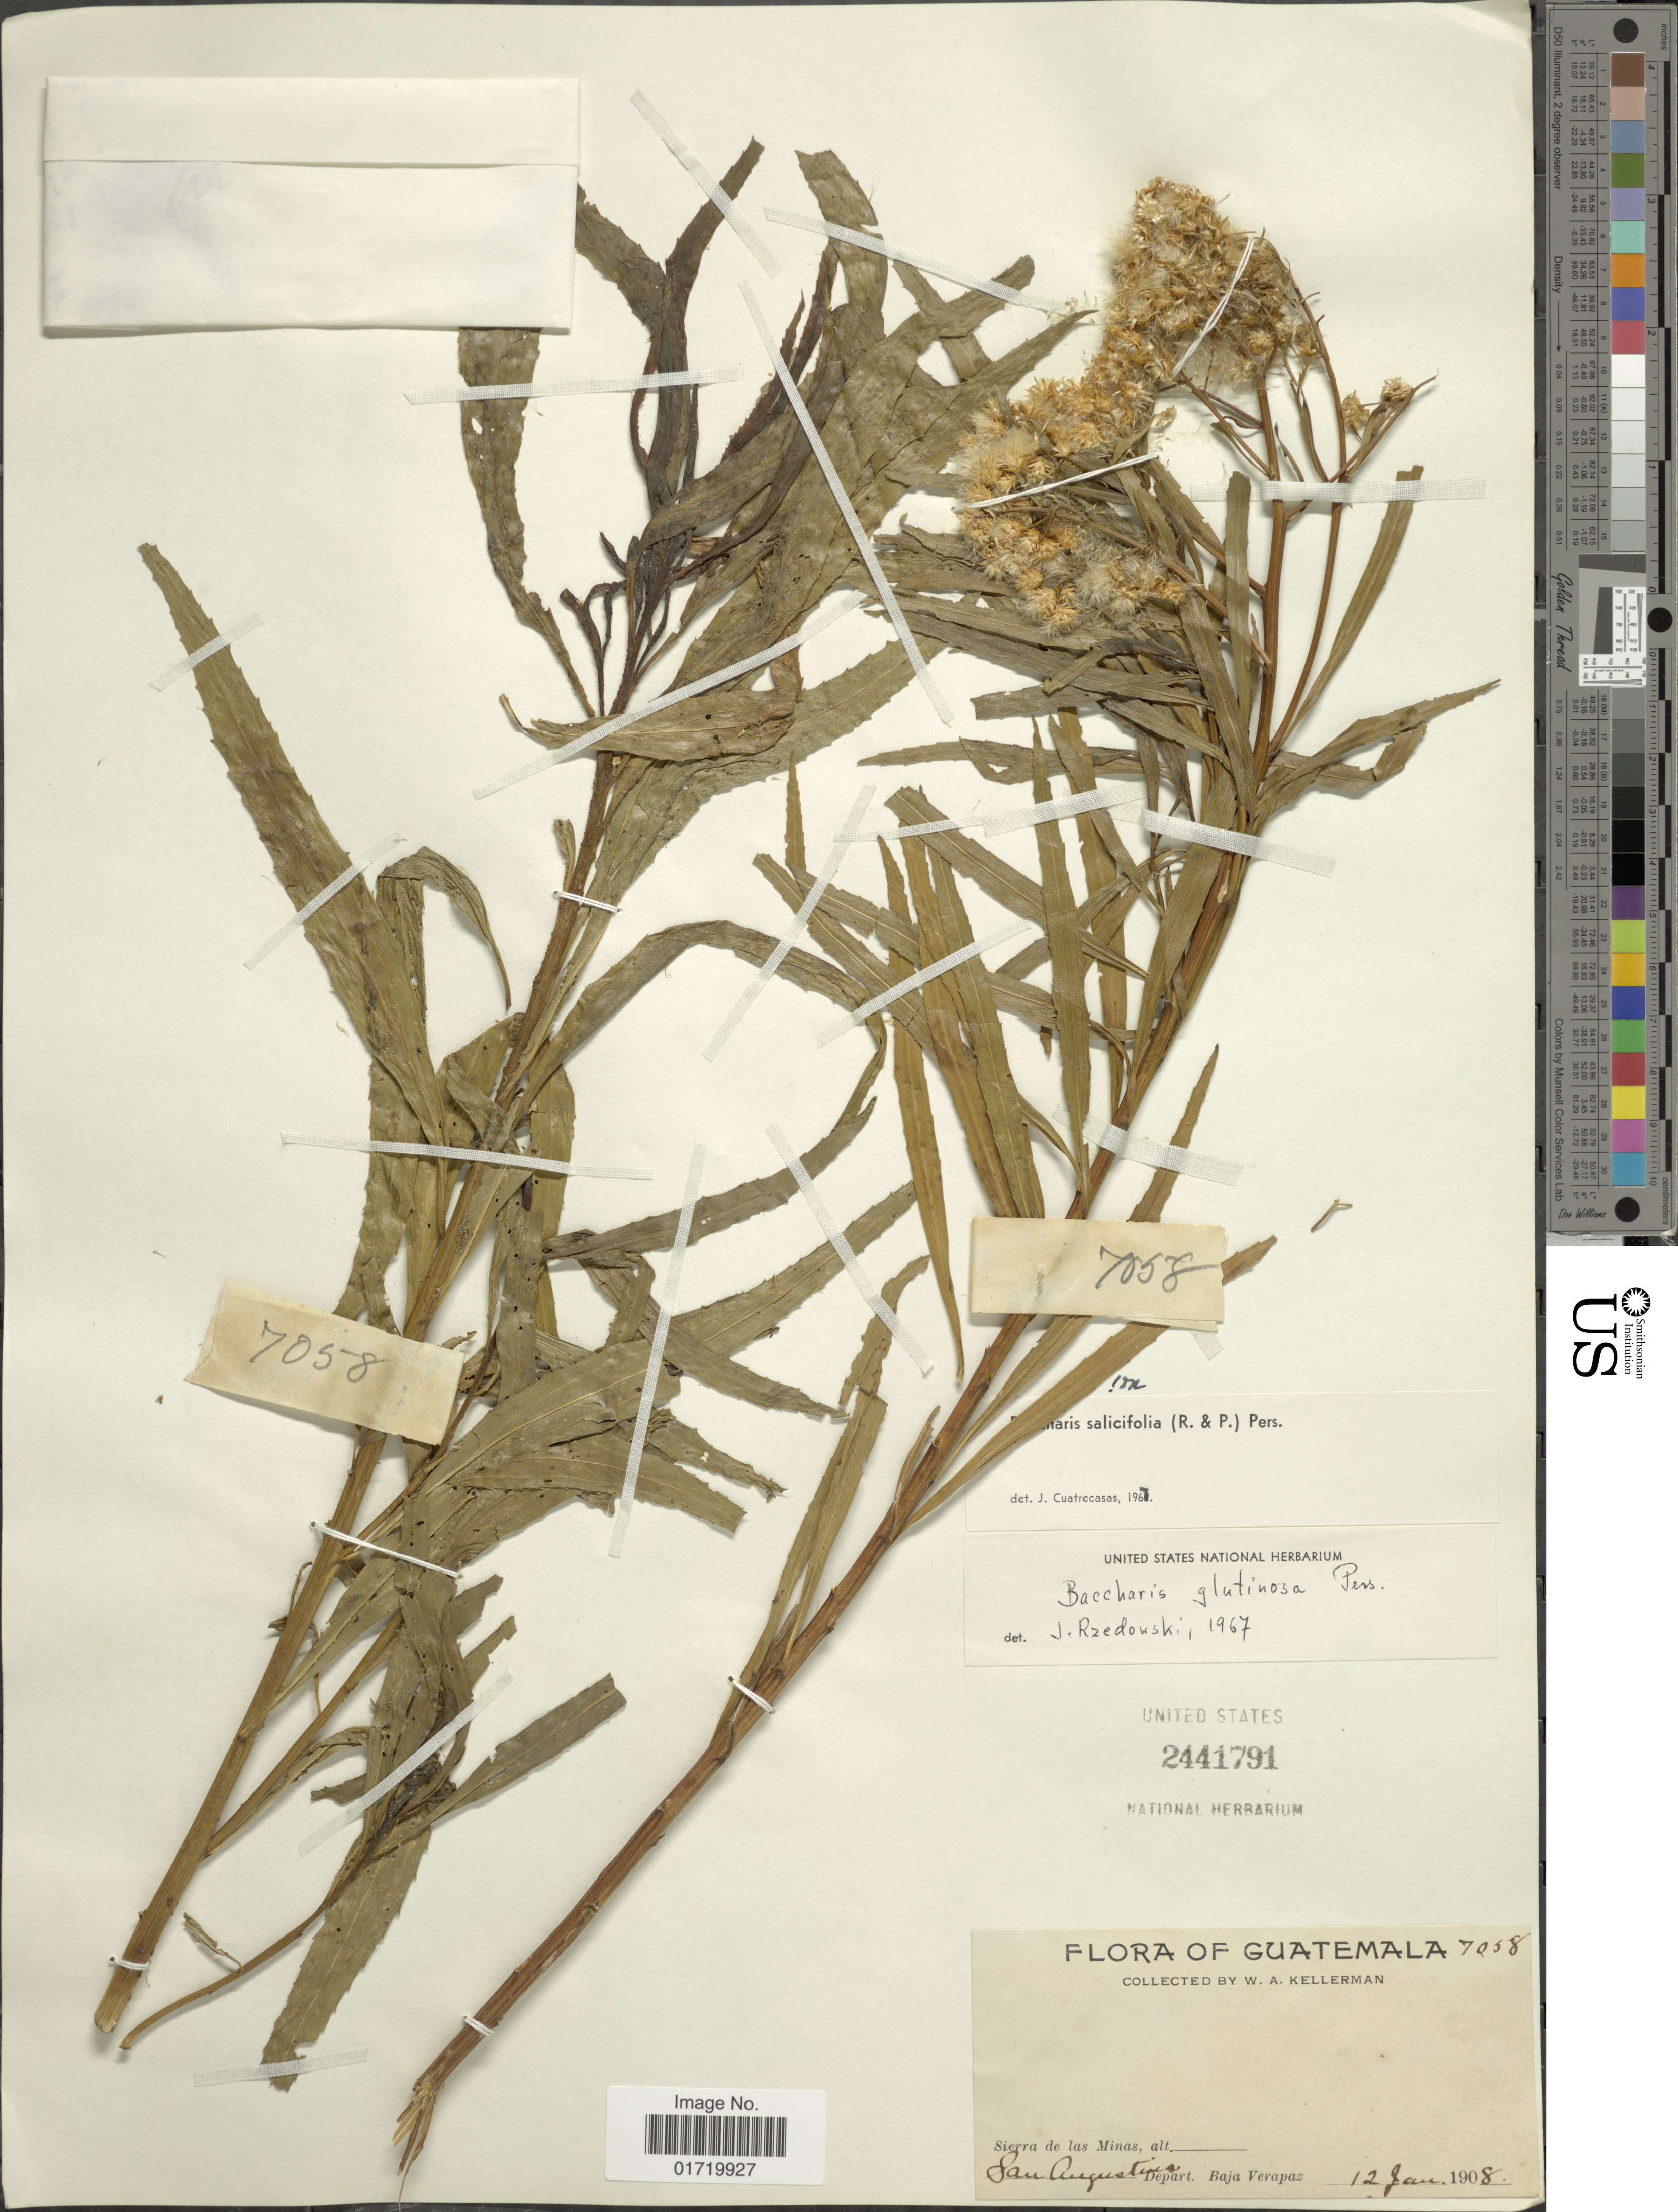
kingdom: Plantae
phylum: Tracheophyta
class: Magnoliopsida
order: Asterales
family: Asteraceae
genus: Baccharis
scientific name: Baccharis salicifolia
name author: (Ruiz & Pav.) Pers.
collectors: W. Kellerman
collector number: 7058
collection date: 1908-01-12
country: Guatemala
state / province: Baja Verapaz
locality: Sierra de las Minas, San Augustina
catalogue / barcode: US 2441791